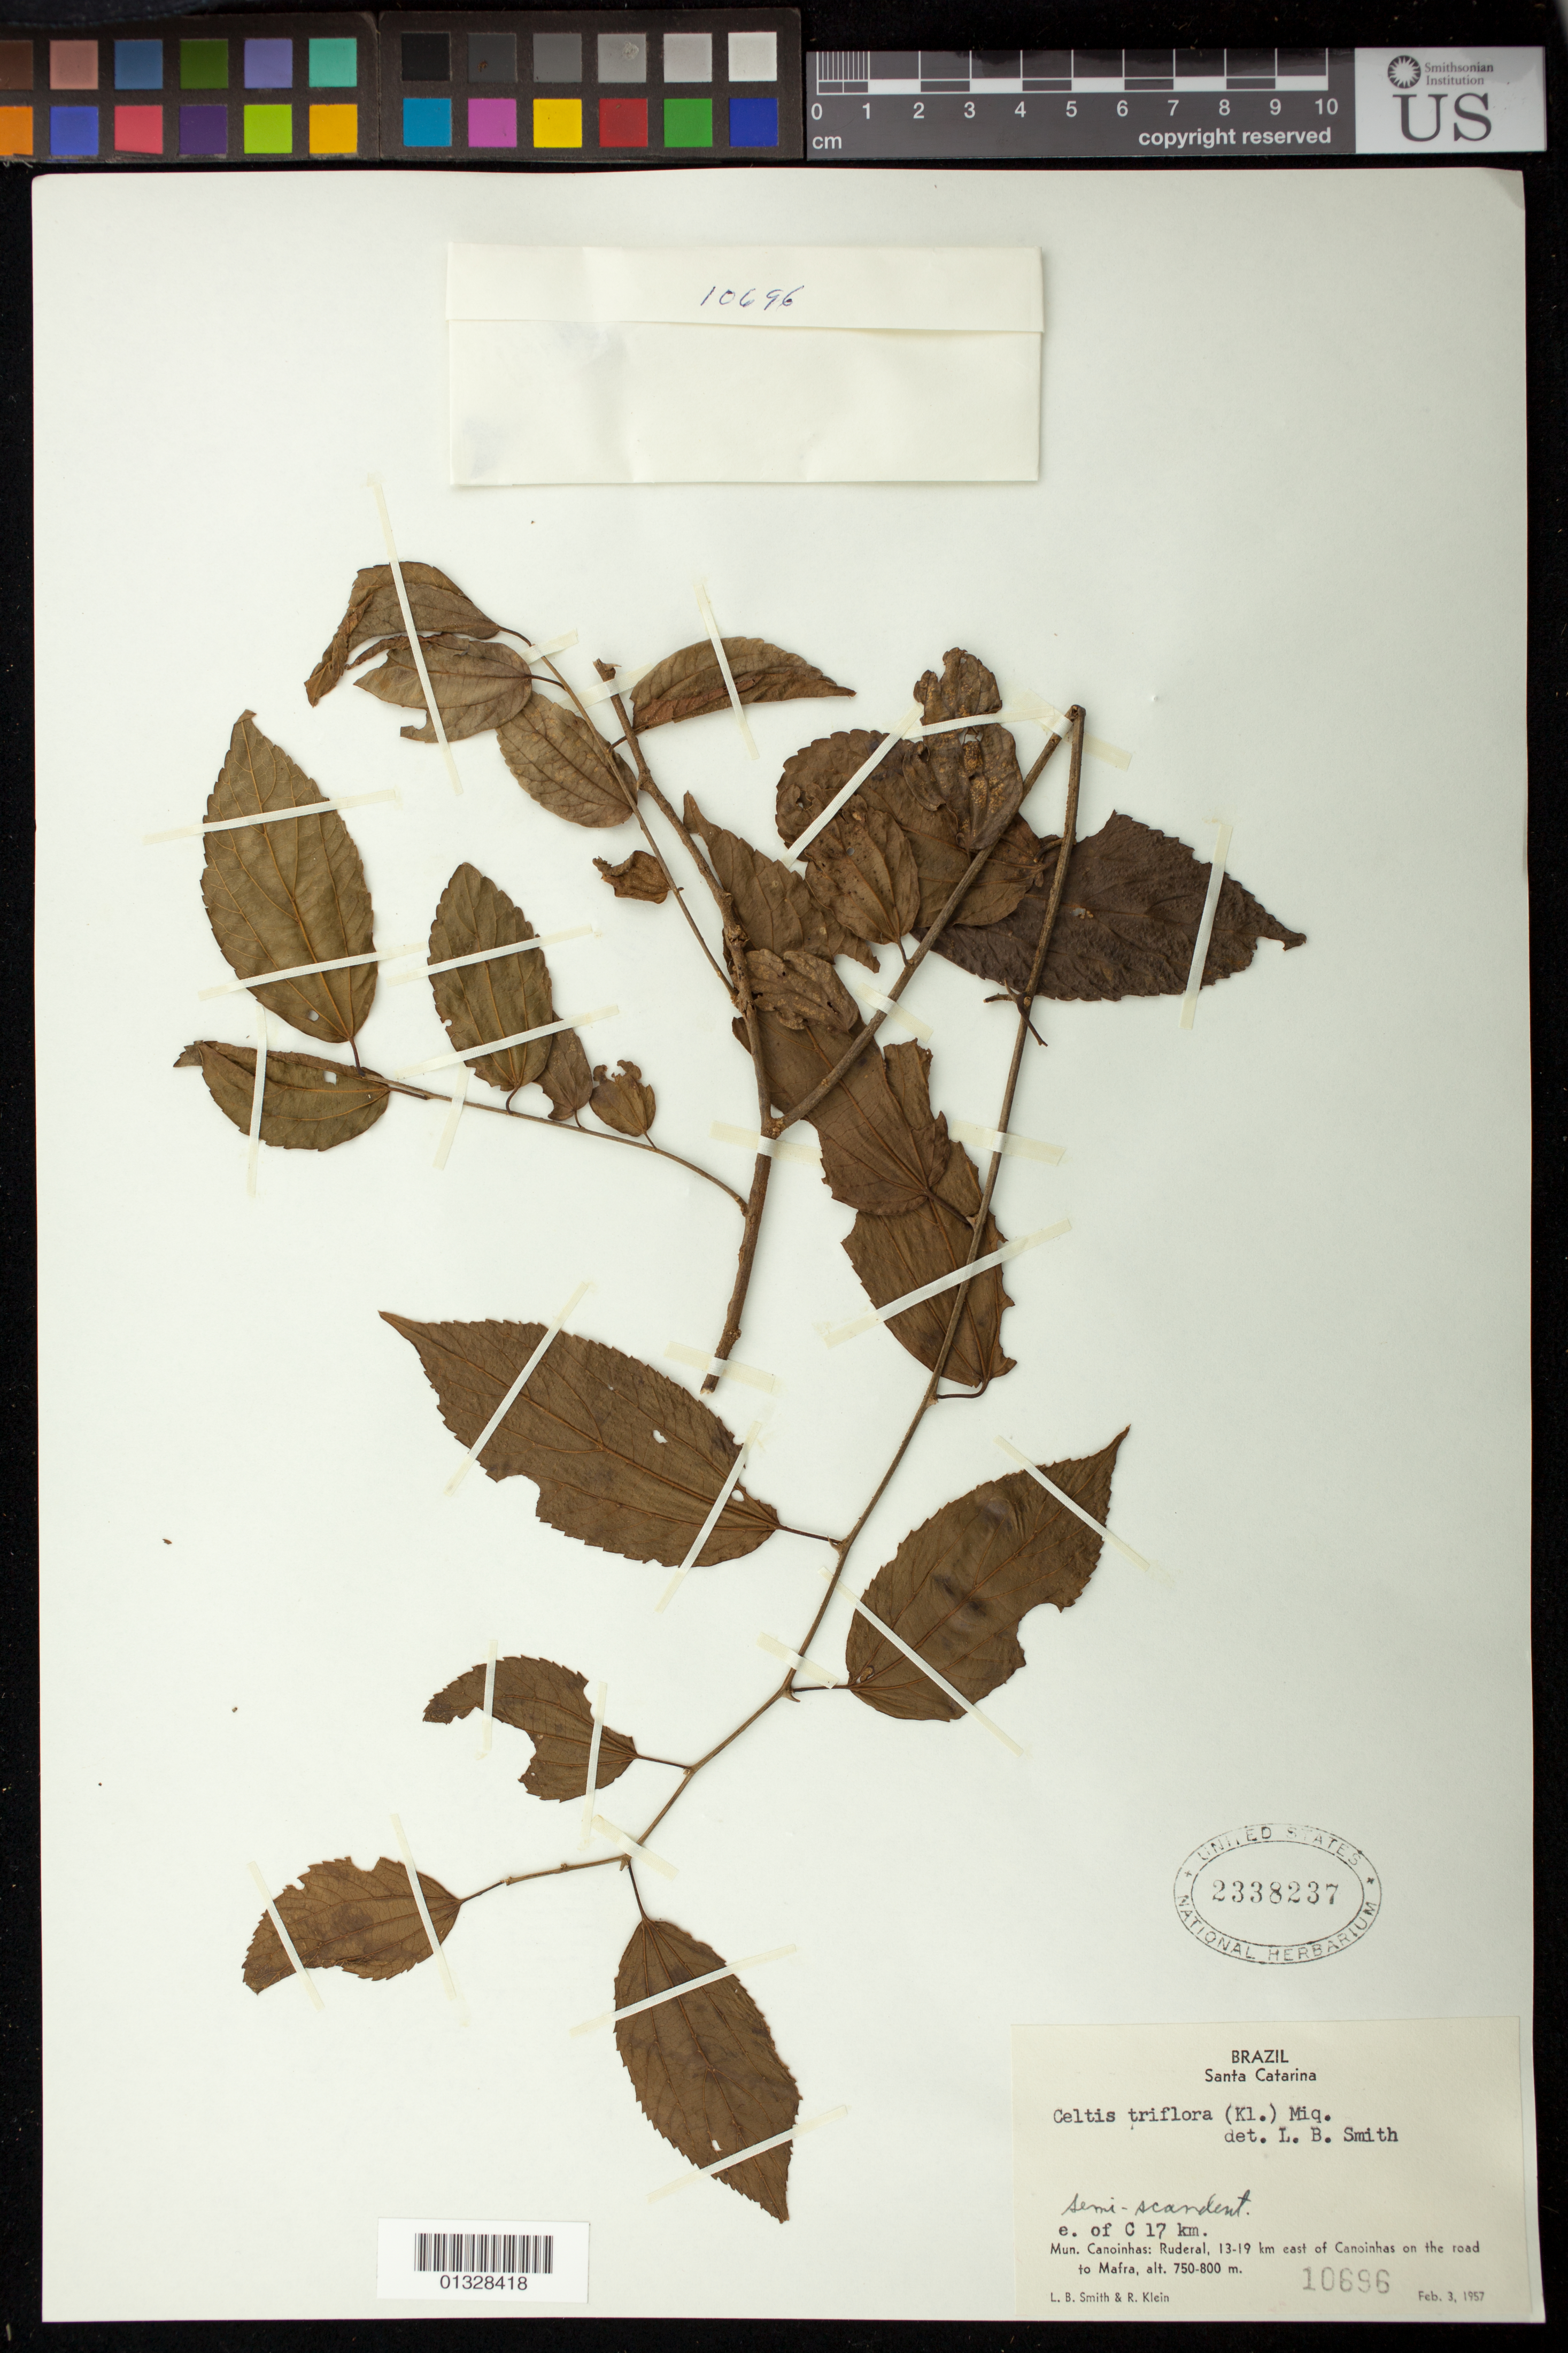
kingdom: Plantae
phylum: Tracheophyta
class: Magnoliopsida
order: Rosales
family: Cannabaceae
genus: Celtis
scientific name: Celtis triflora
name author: (Klotzsch) Ruiz ex Miq.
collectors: L. Smith & R. M. Klein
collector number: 10696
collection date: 1957-02-03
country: Brazil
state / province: Santa Catarina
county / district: Canoinhas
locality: Ruderal, 13/19 Km east of Canoinhas on the road to Mafra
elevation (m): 750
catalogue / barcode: US 2338237